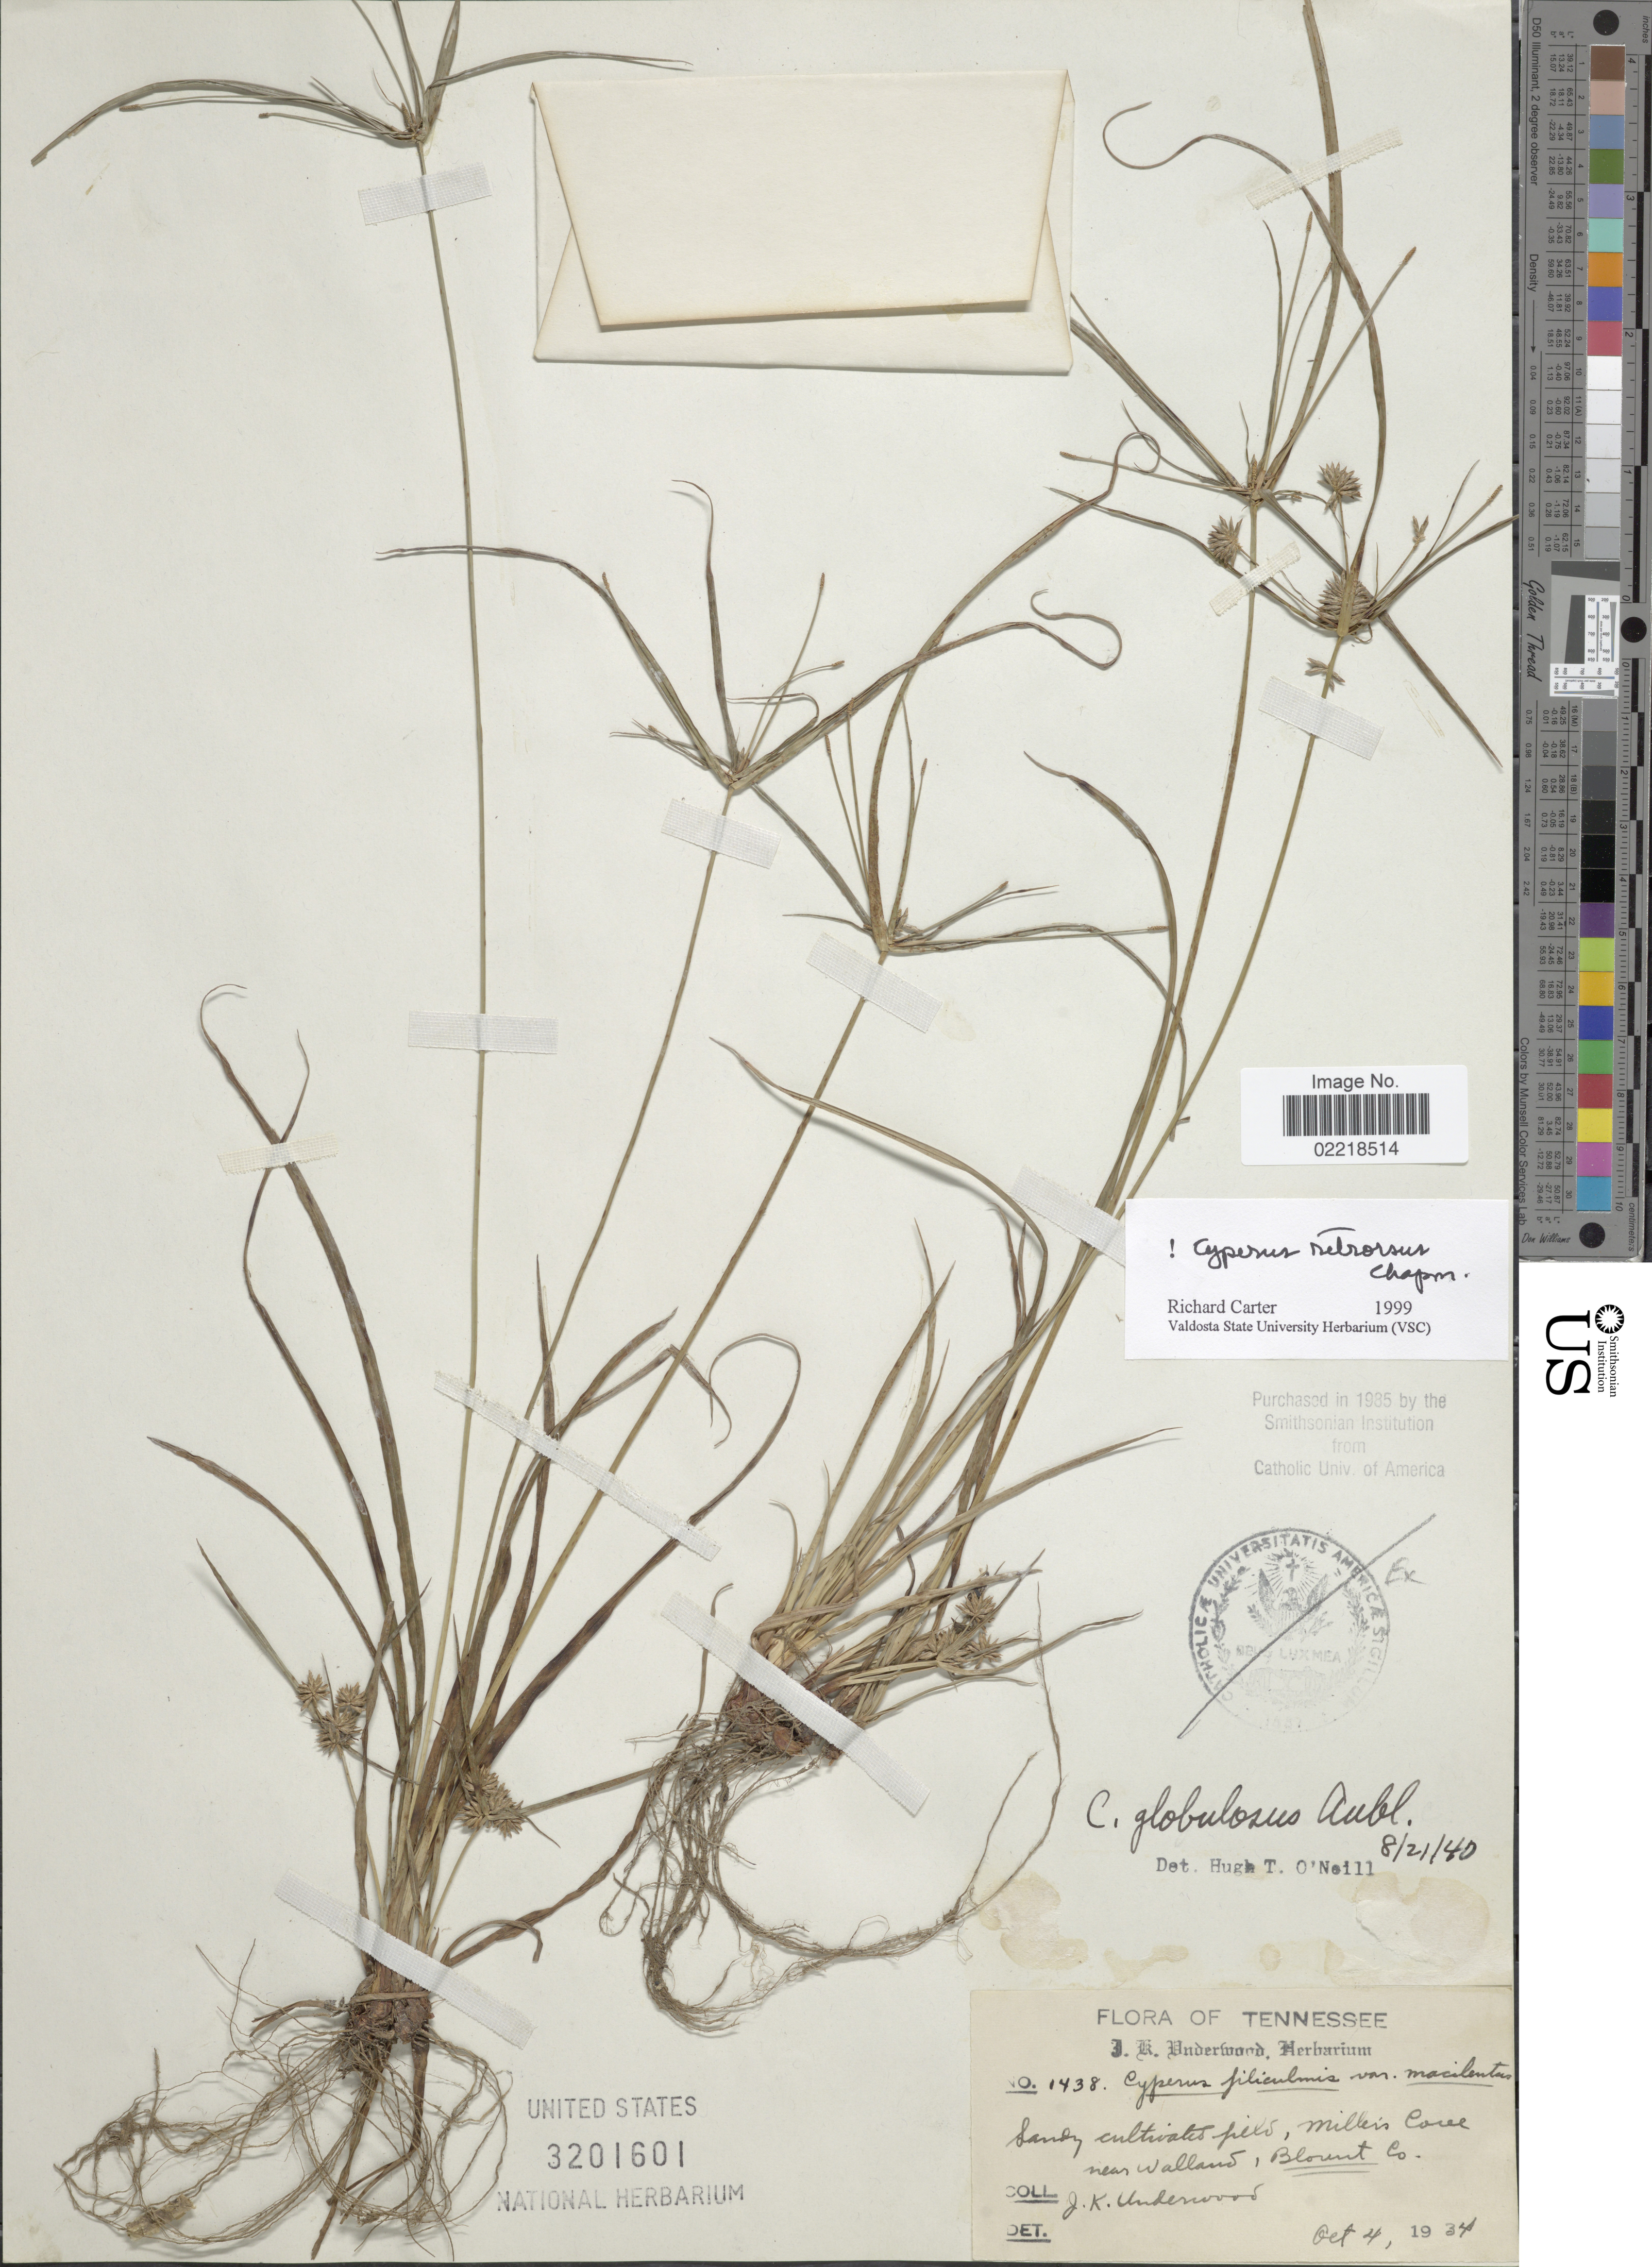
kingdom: Plantae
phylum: Tracheophyta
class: Liliopsida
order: Poales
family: Cyperaceae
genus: Cyperus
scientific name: Cyperus retrorsus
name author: Chapm.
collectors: J. K. Underwood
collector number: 1438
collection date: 1934-10-04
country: United States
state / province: Tennessee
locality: Sandy cultivated fields, Miller's Cove near Walland, Blount Co.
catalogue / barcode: US 3201601